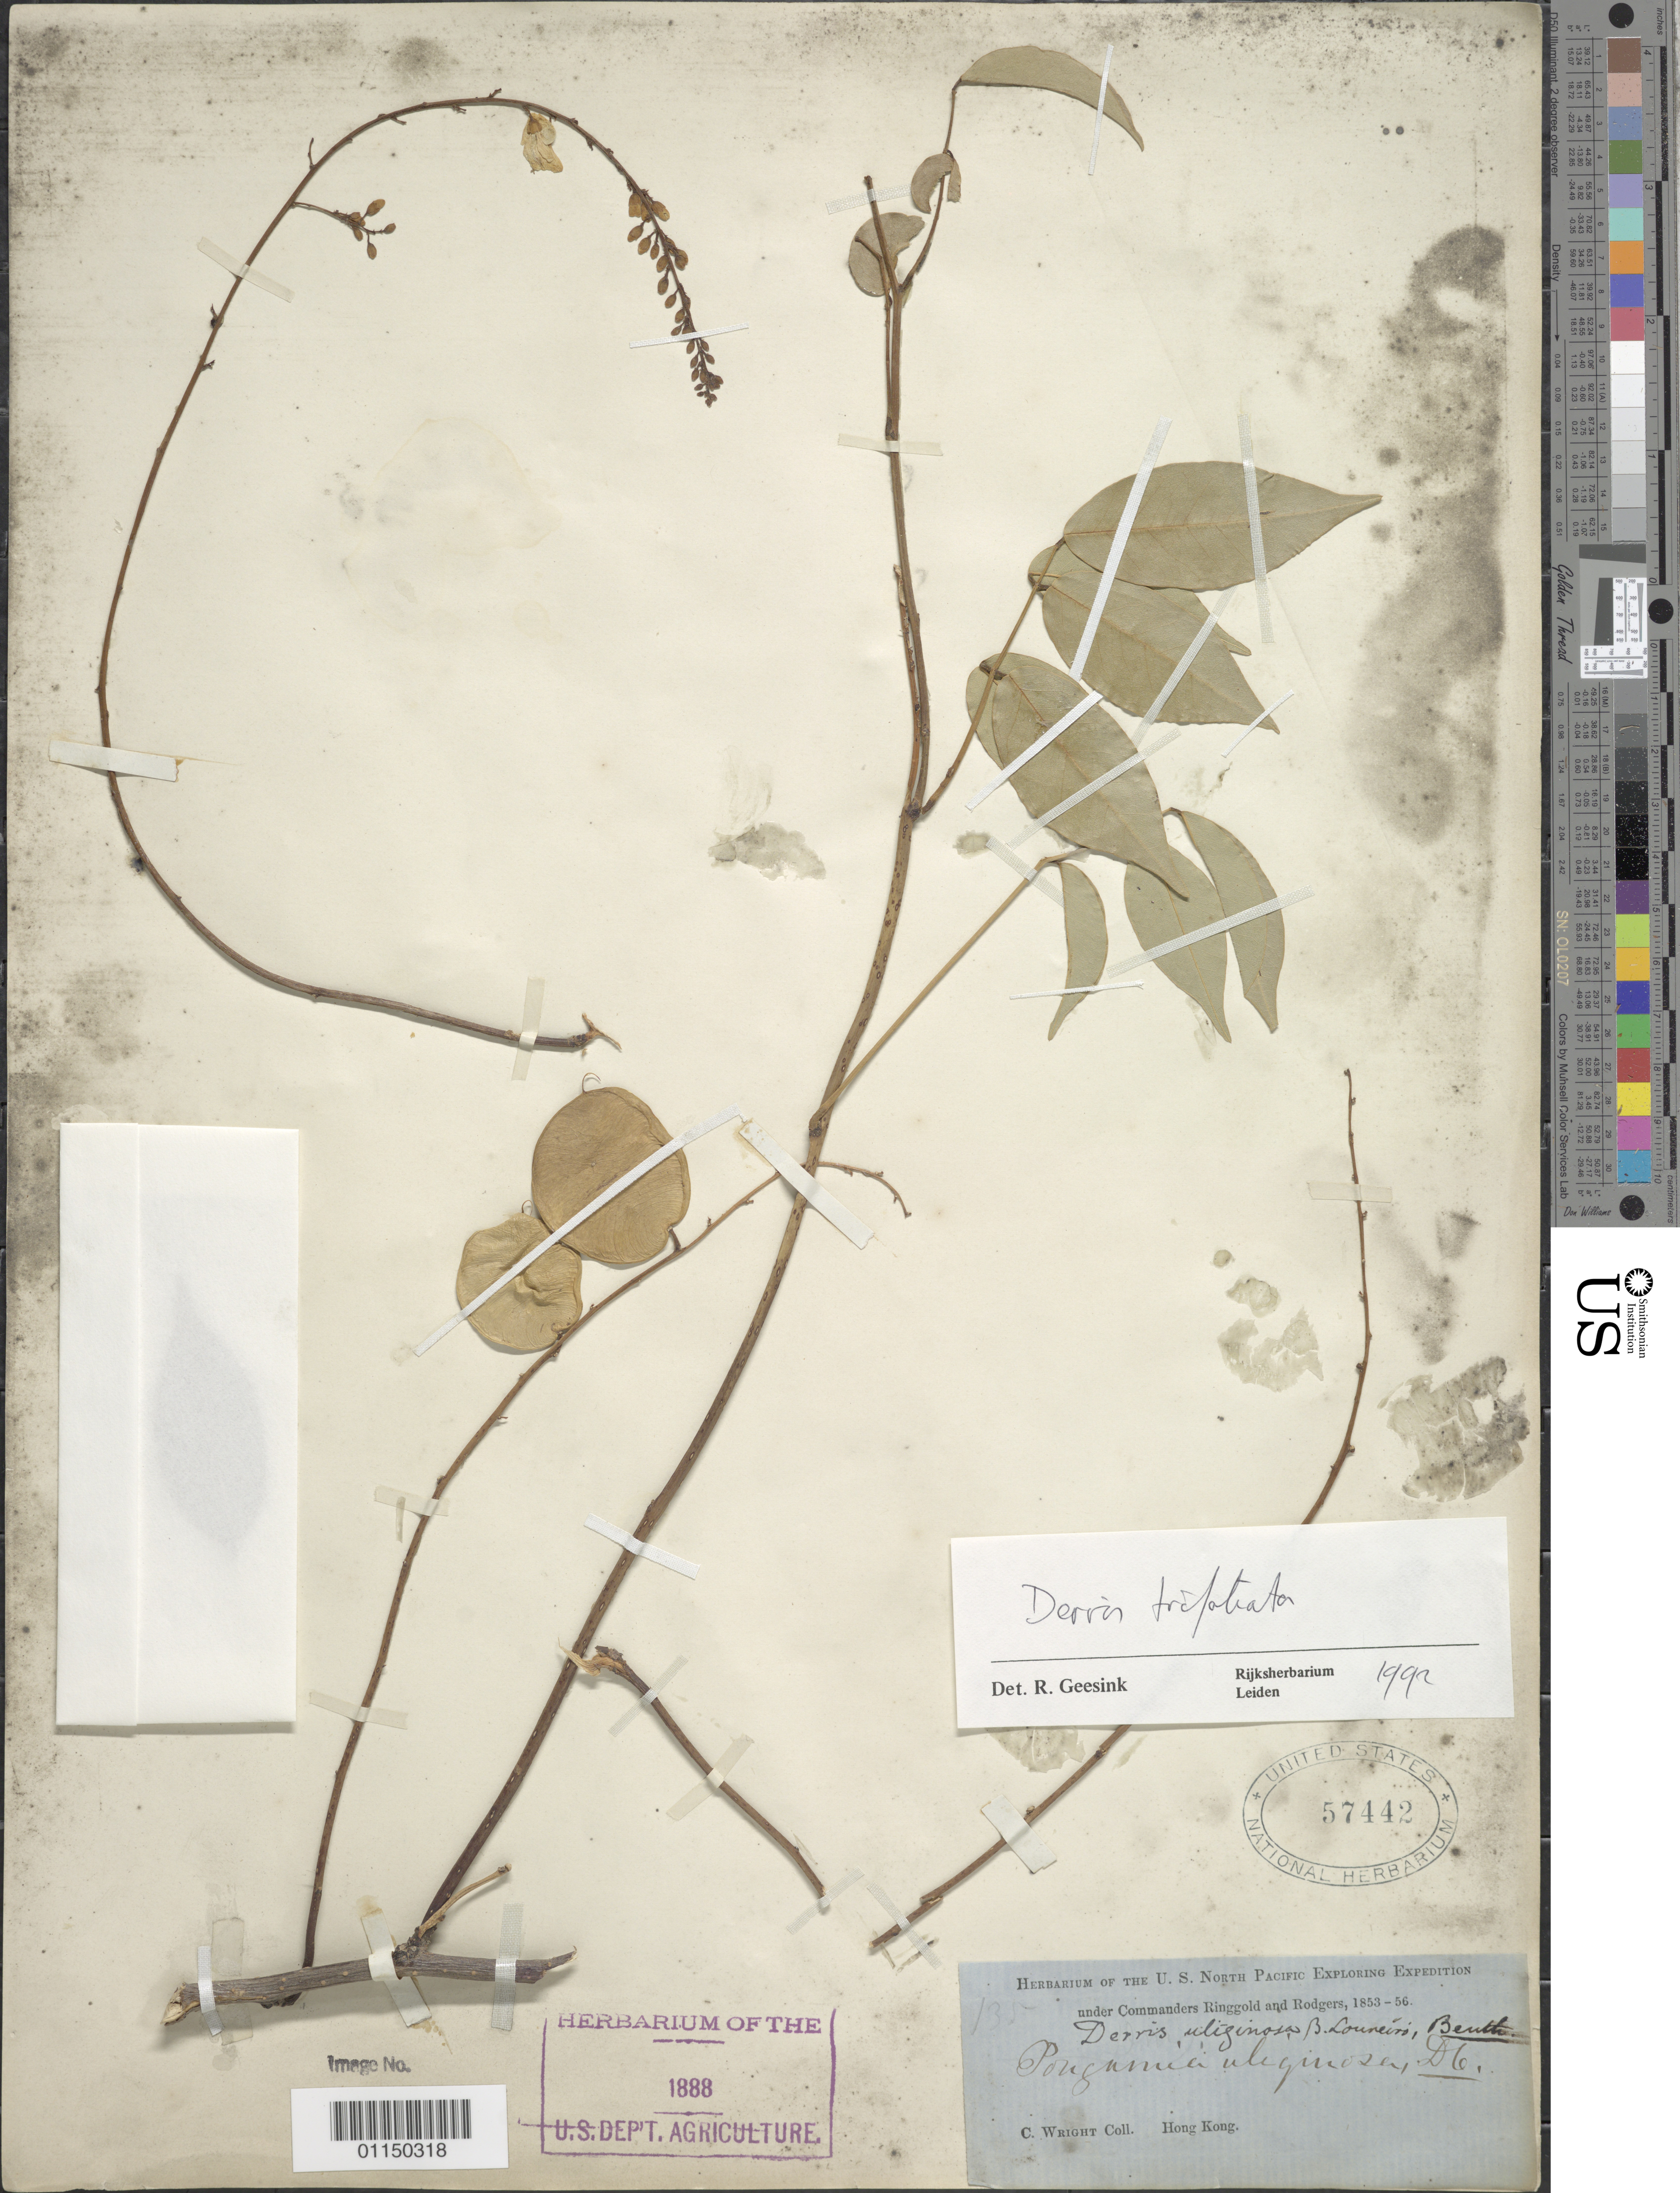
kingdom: Plantae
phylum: Tracheophyta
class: Magnoliopsida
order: Fabales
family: Fabaceae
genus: Derris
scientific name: Derris trifoliata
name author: Lour.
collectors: C. Wright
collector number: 135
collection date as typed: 1853 to -- -- 1856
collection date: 1853/1856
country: China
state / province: Hong Kong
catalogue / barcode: US 57442